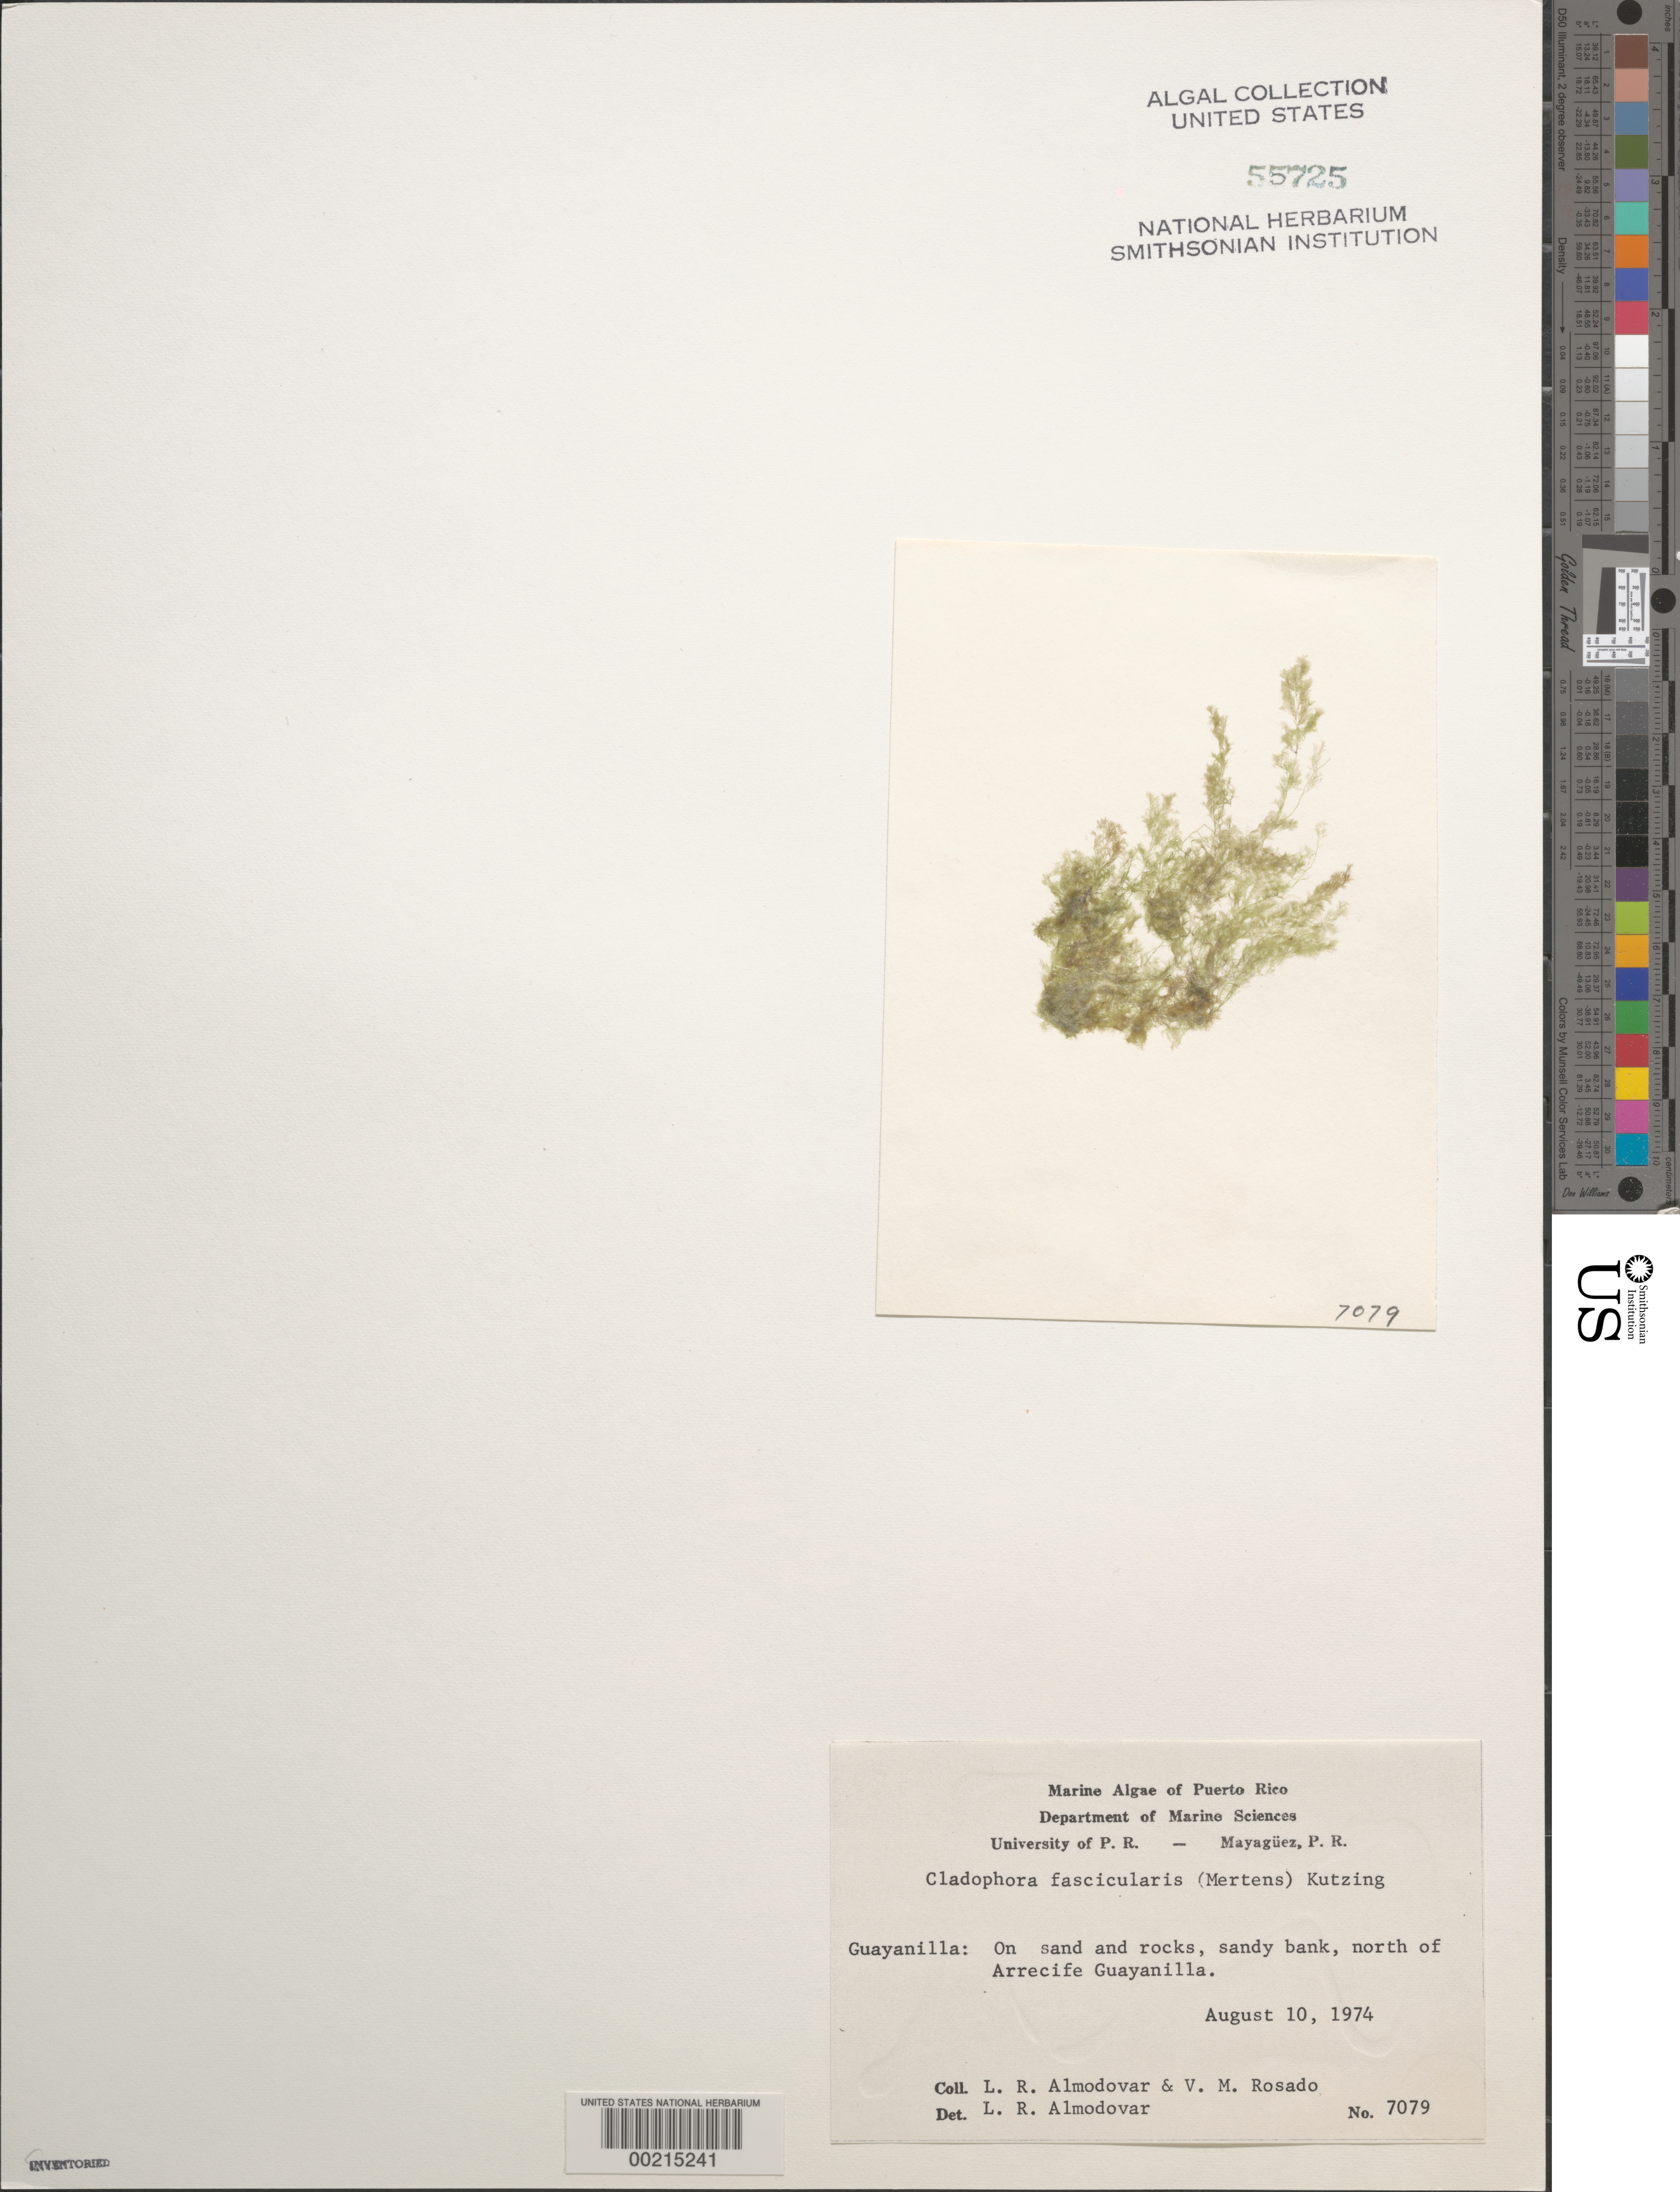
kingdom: Plantae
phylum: Chlorophyta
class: Ulvophyceae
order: Bryopsidales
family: Caulerpaceae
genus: Caulerpa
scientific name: Caulerpa chemnitzia var. vanbossae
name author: (Setch. & N.L. Gardner) Fern.-Garcia & Riosm.-Rod.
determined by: Algae name updating Project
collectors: L. Almodovar & V. Rosado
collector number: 7079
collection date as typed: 10 Aug 1974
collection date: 1974-08-10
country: Puerto Rico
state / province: Guayanilla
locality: North of arrecife guayanilla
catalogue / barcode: US 55725